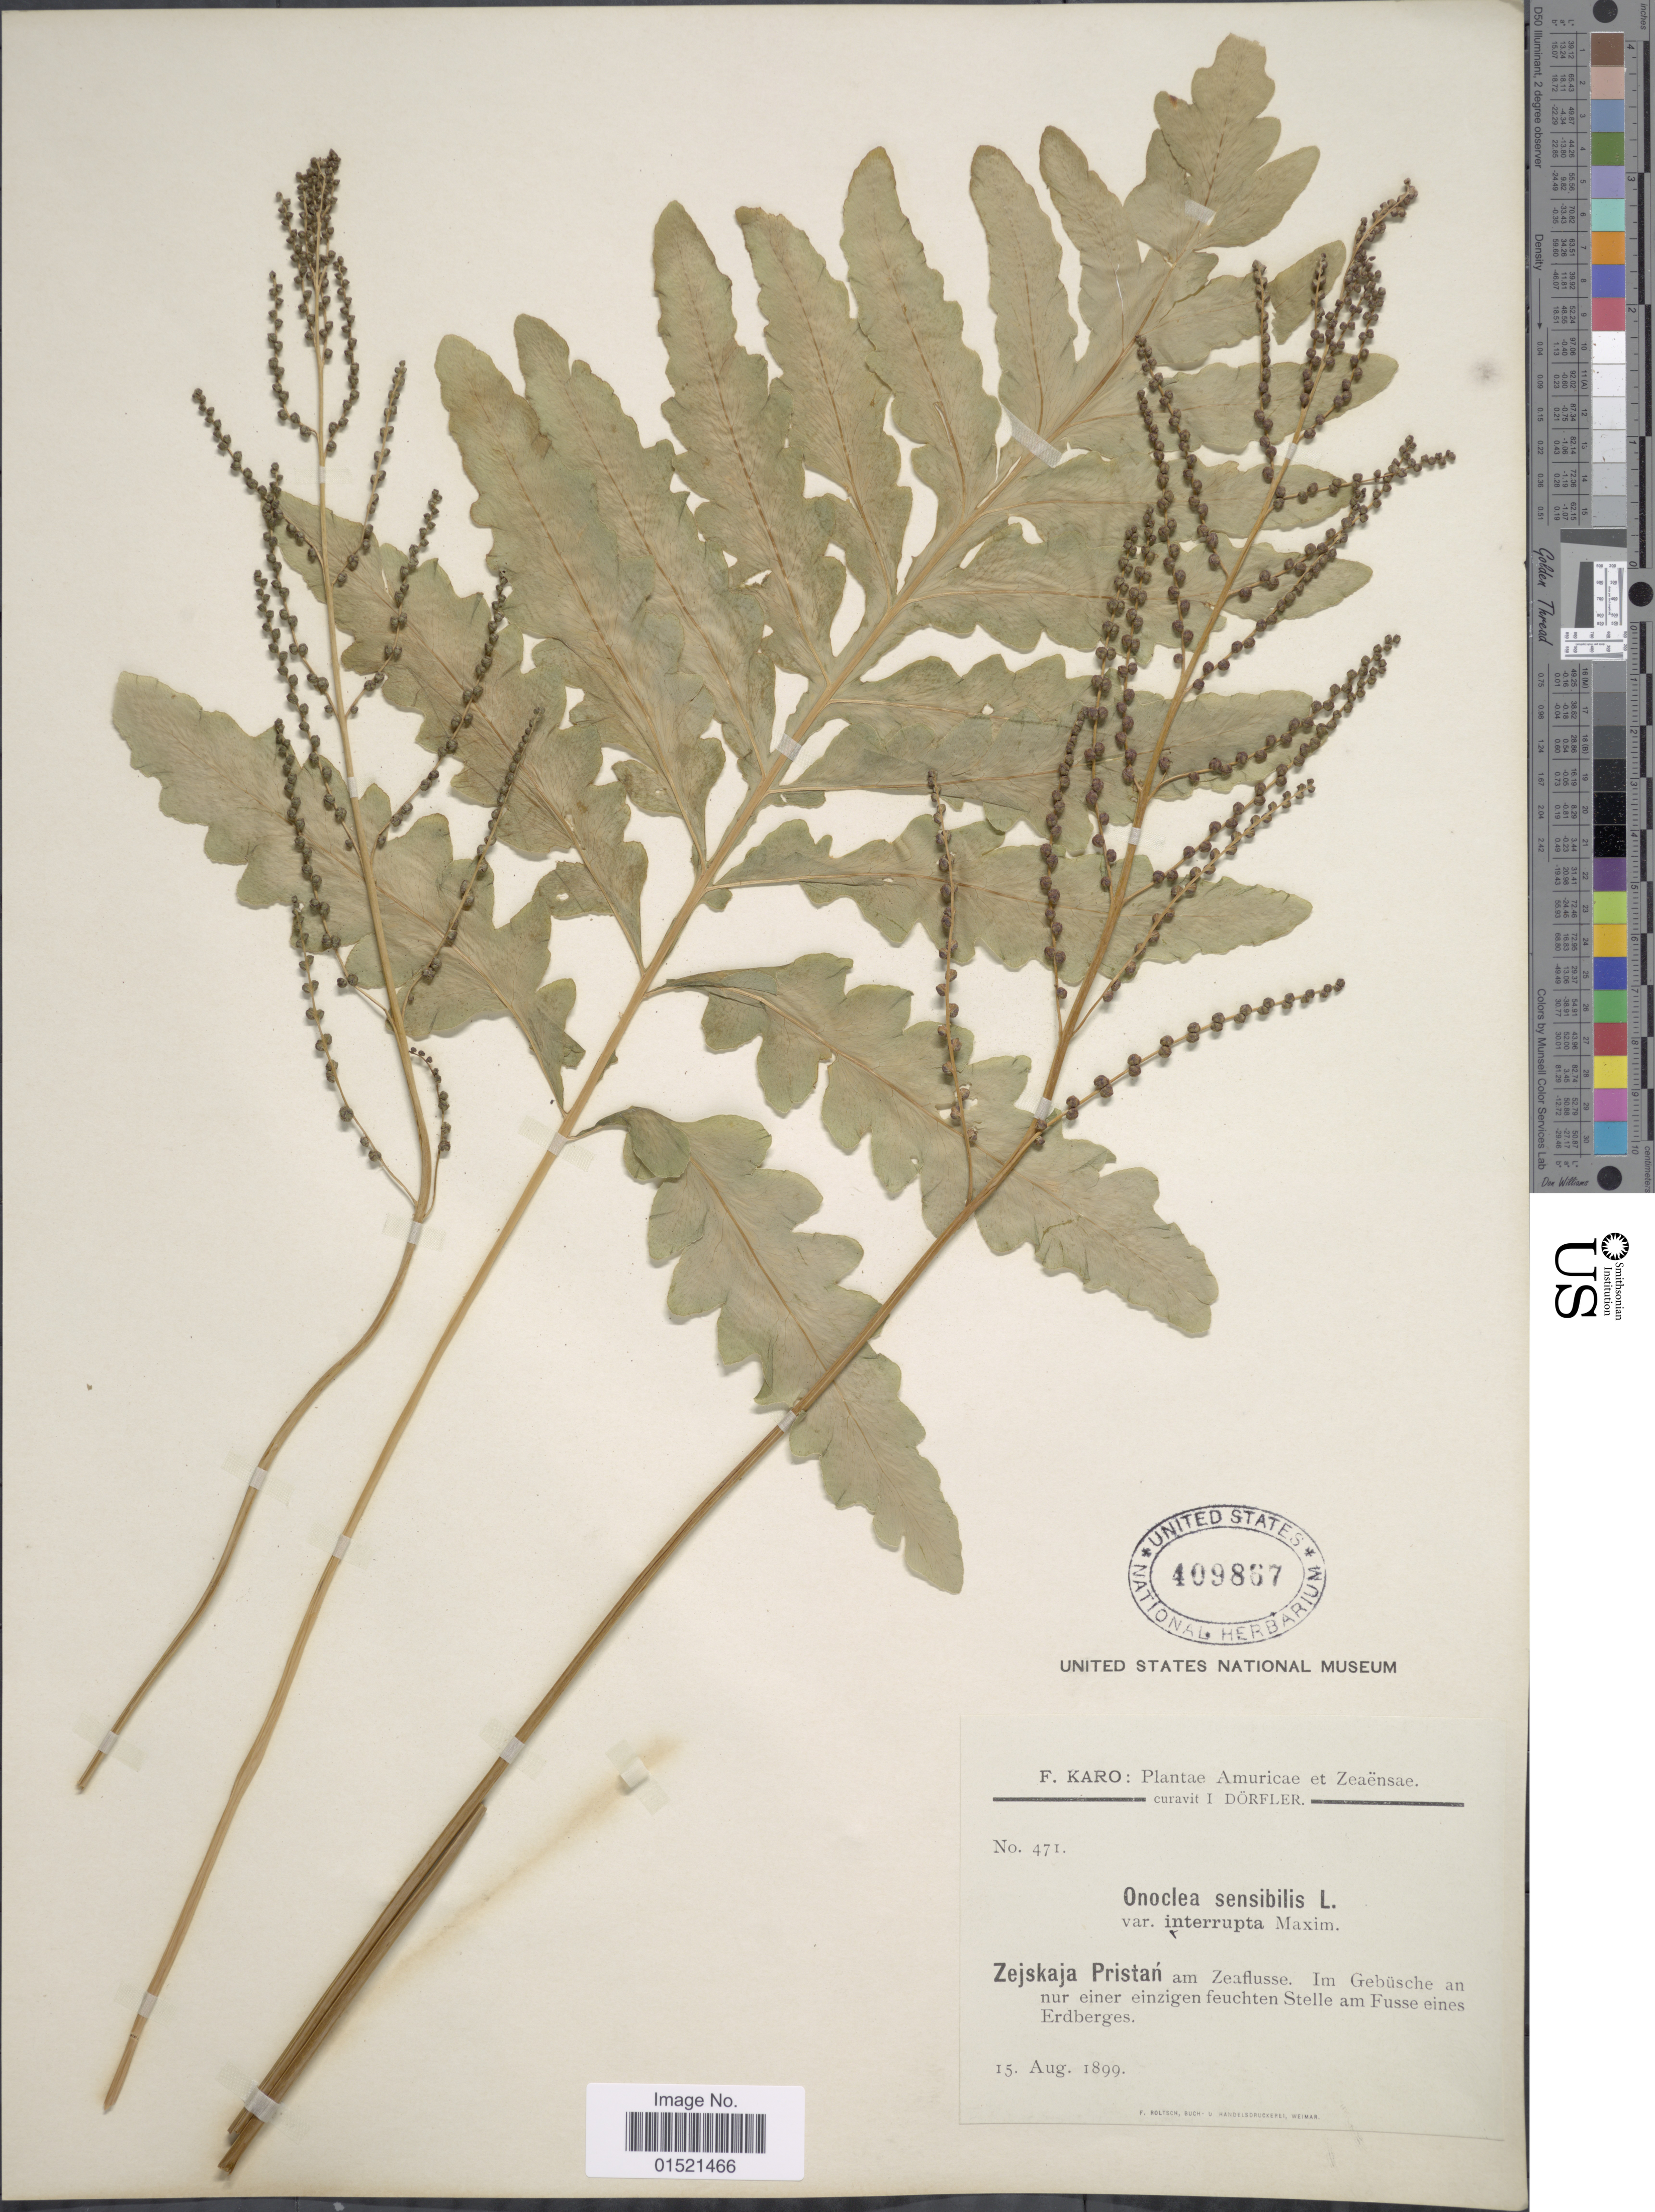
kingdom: Plantae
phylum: Tracheophyta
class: Polypodiopsida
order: Polypodiales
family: Onocleaceae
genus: Onoclea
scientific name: Onoclea sensibilis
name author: L.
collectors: F. Karo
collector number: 471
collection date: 1899-08-15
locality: Amuricae et Zeaënsae, Zejskaja Pristan am Zeaflusse. Im Gebüsche an nur einer einzigen feuchten Stelle am Fusse eines Erdbergers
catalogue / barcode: US 409867